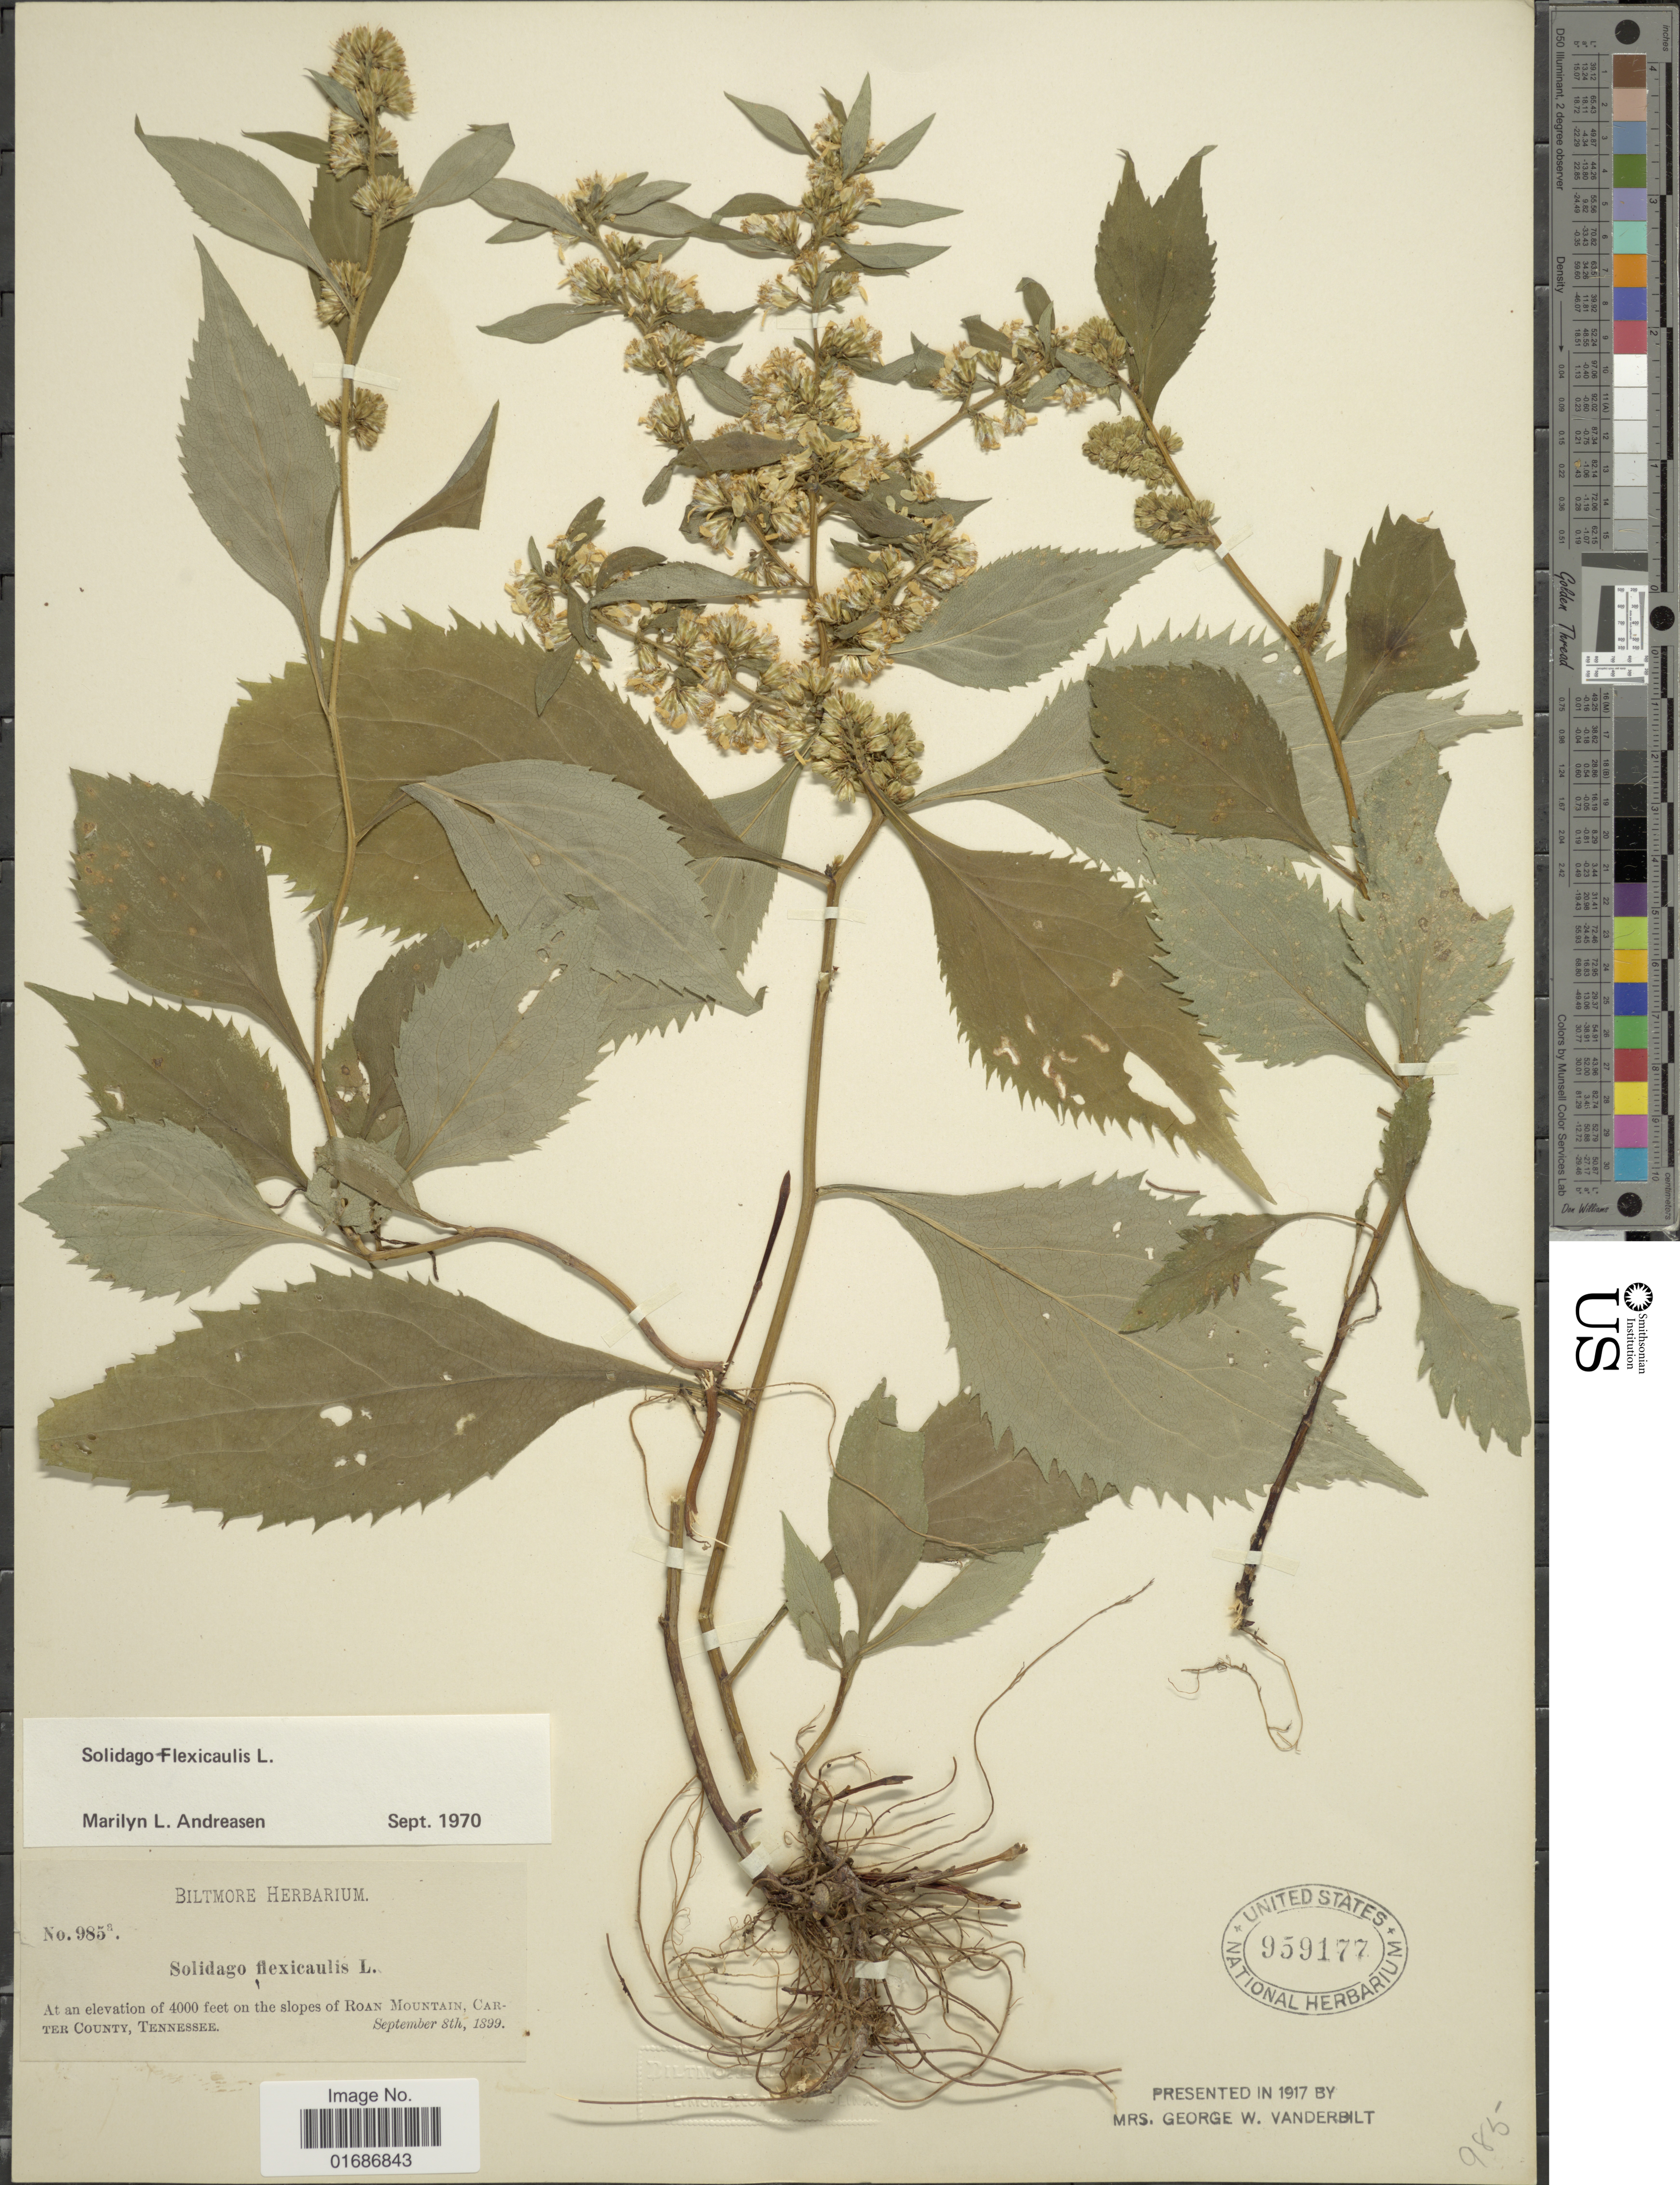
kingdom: Plantae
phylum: Tracheophyta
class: Magnoliopsida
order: Asterales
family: Asteraceae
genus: Solidago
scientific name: Solidago flexicaulis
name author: L.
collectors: ex herb. Biltmore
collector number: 985a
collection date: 1899-09-28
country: United States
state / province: Tennessee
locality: On the slopes of Roanl Mountain, Carter County, Tennessee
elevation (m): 1219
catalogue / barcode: US 959177